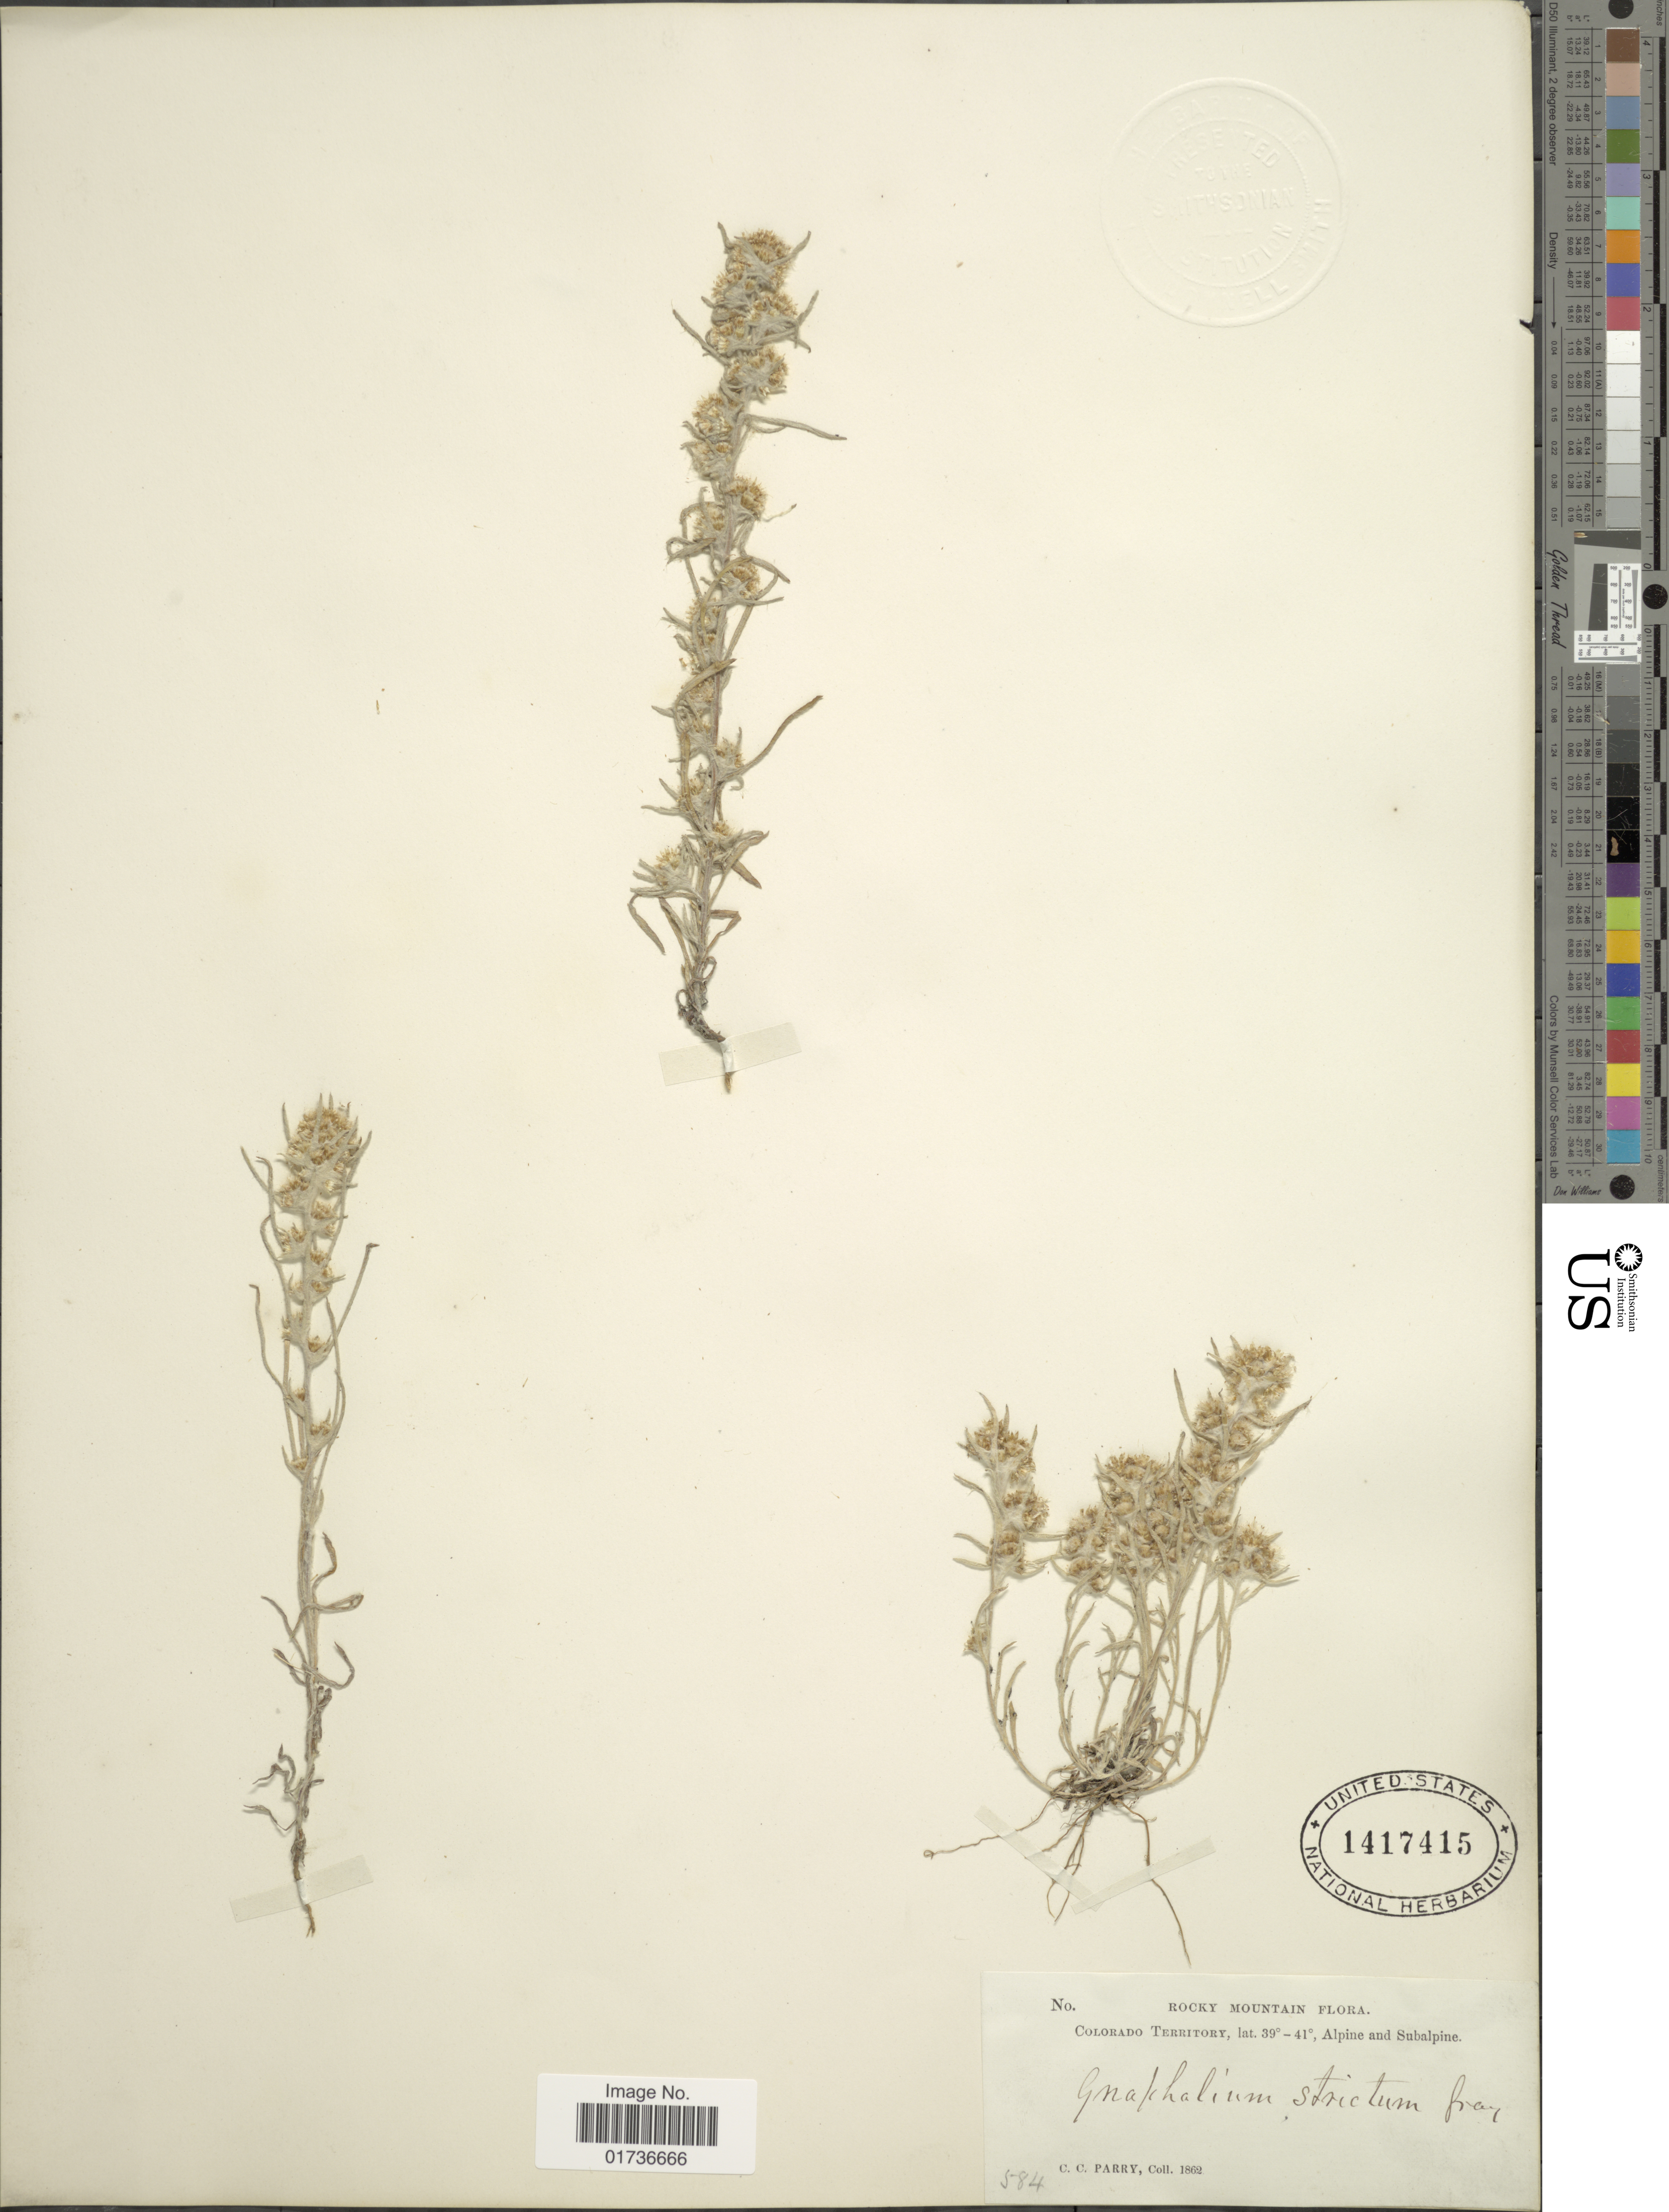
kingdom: Plantae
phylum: Tracheophyta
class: Magnoliopsida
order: Asterales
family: Asteraceae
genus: Gnaphalium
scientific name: Gnaphalium grayi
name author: A. Nelson & J.F. Macbr.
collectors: C. C. Parry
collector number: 584 ?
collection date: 1862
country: United States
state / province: Colorado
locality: Rocky Mountain, Collorado Territory, lpine and Sublapine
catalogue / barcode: US 1417415